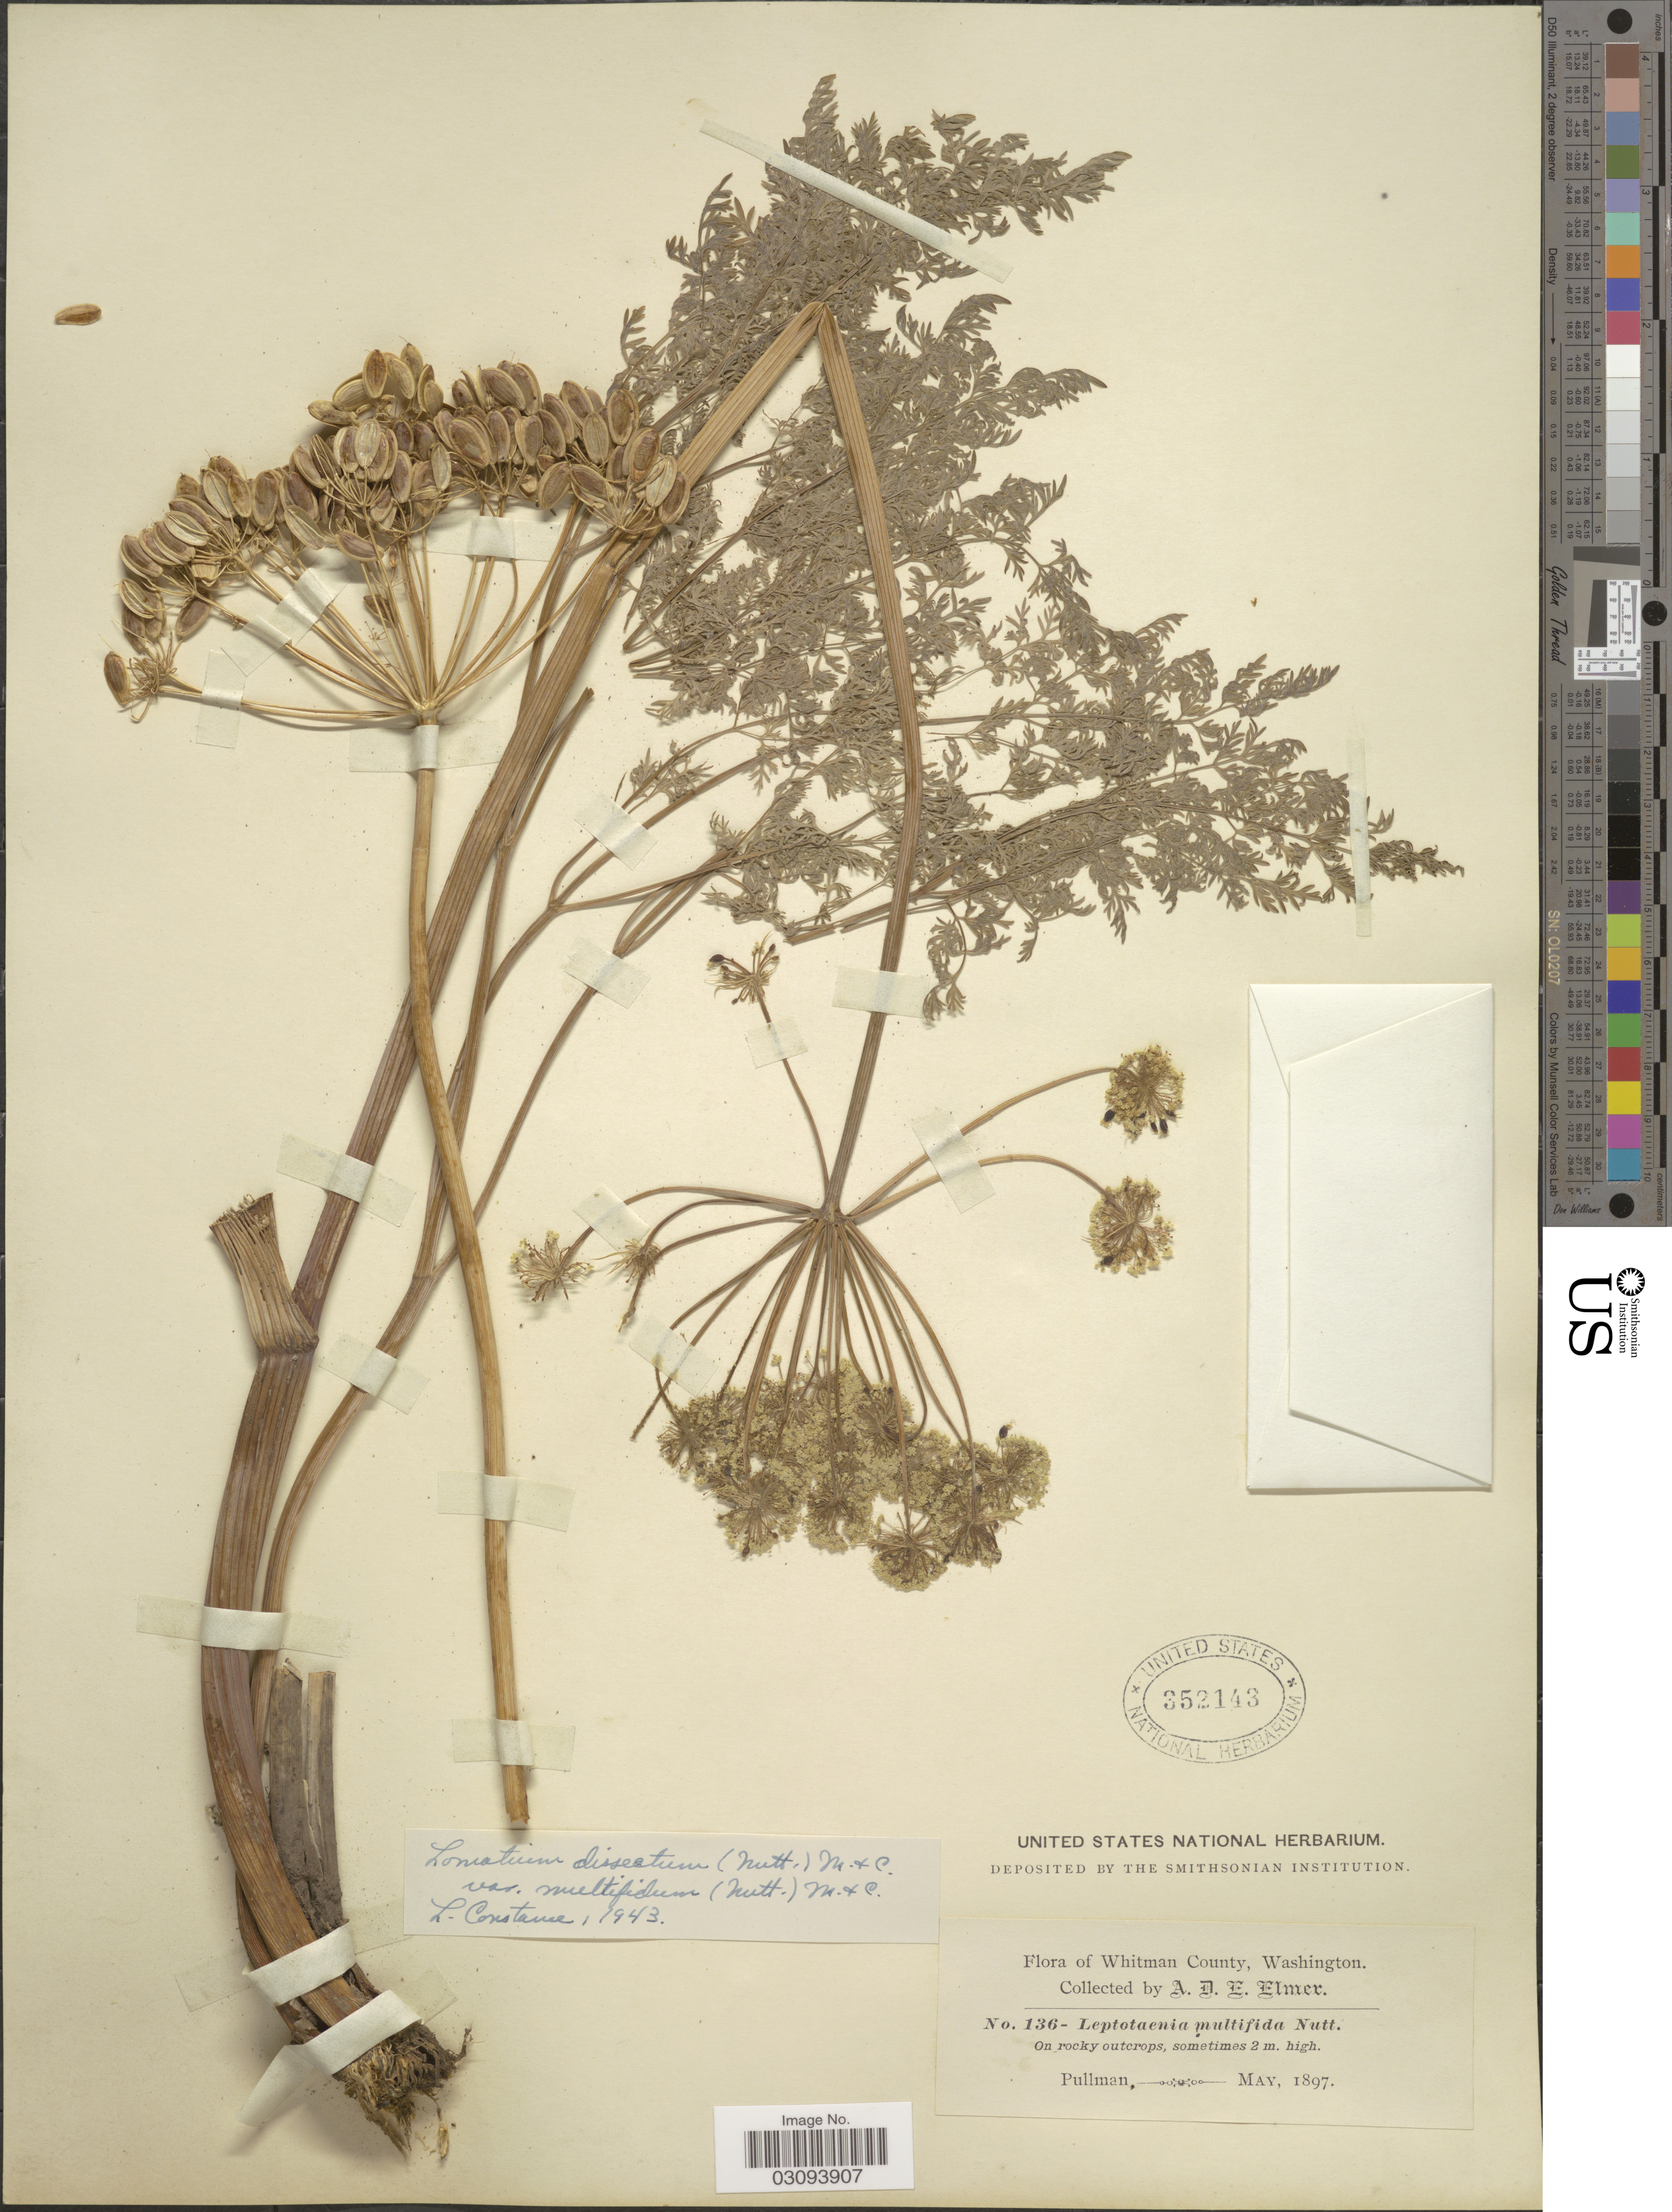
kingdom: Plantae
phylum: Tracheophyta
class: Magnoliopsida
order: Apiales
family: Apiaceae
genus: Lomatium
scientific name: Lomatium dissectum var. multifidum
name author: (Nutt.) Mathias & Constance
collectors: A. D. E. Elmer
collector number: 136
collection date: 1897-05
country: United States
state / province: Washington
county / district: Whitman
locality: Whitman County. Pullman.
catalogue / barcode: US 352143